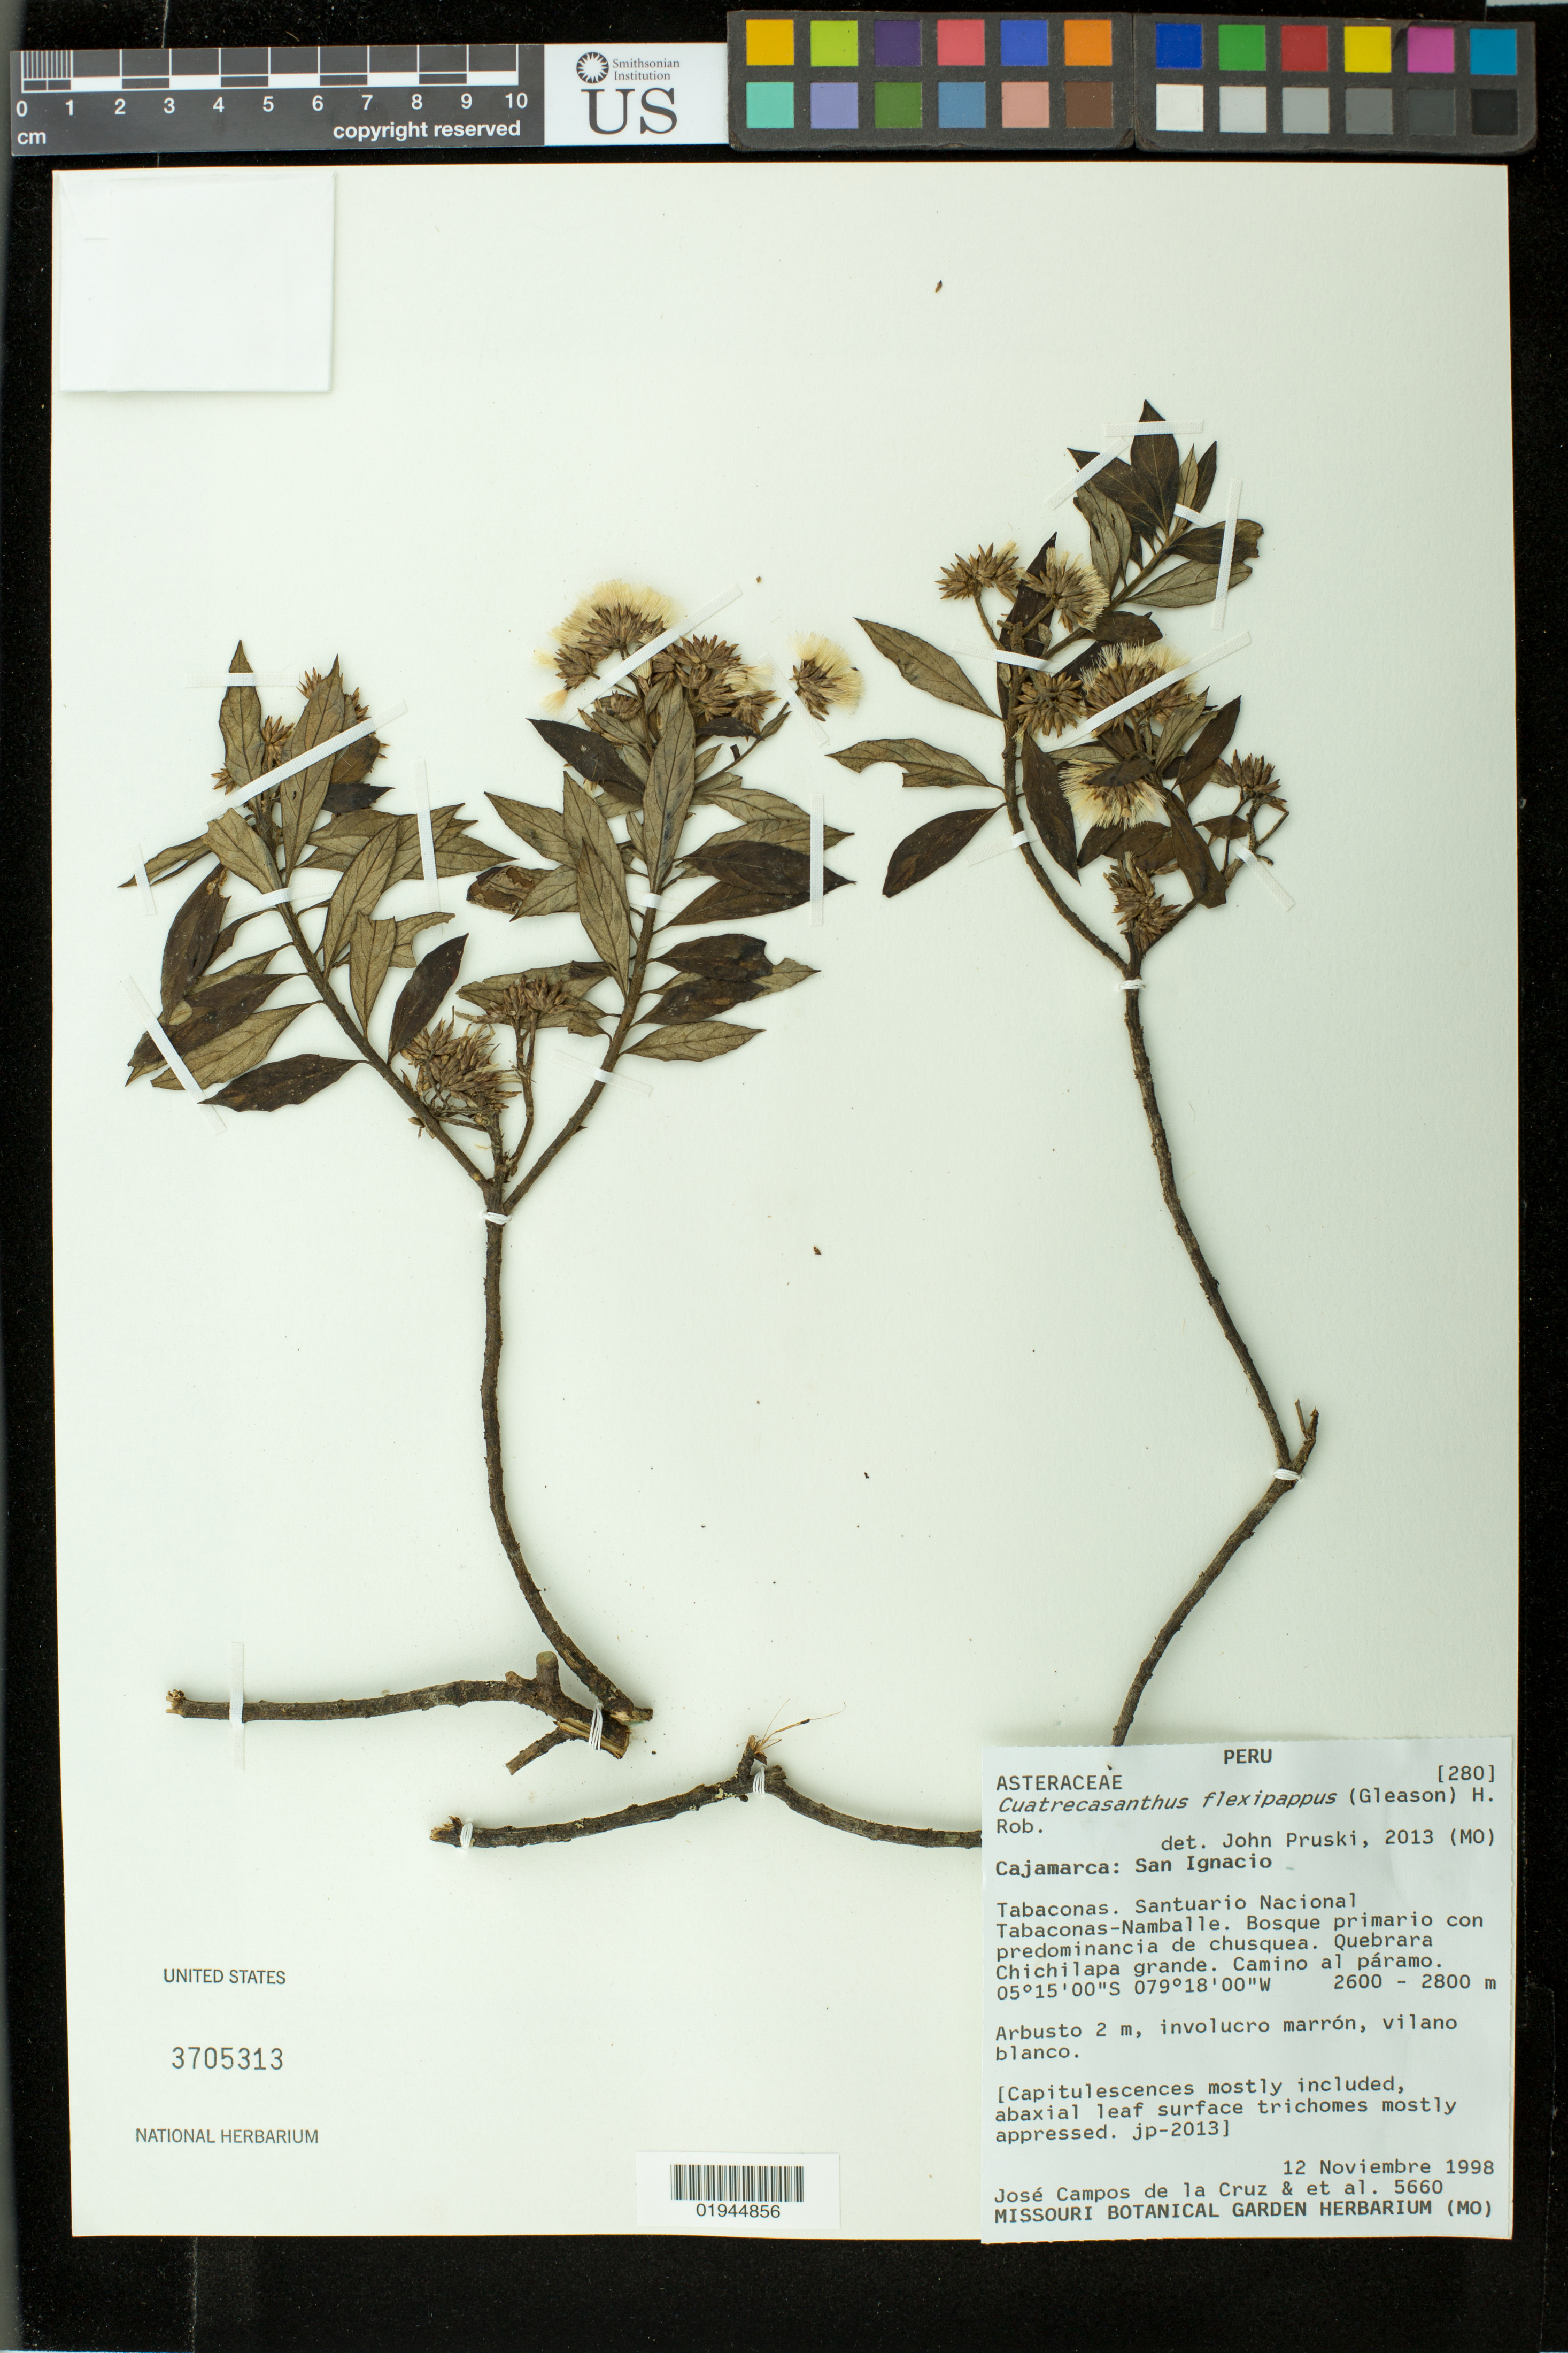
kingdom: Plantae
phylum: Tracheophyta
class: Magnoliopsida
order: Asterales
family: Asteraceae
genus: Cuatrecasanthus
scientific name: Cuatrecasanthus flexipappus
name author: (Gleason) H. Rob.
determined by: Pruski, J. F.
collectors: J. Campos de la Cruz et al.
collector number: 5660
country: Peru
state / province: Cajamarca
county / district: San Ignacio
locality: Tabaconas. Santuario Nacional Tabaconas-Namballe.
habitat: bosque primario con predominacia de chusquea, quebrara chicilapa grande, camino al paramo.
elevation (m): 2600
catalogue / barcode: US 3705313